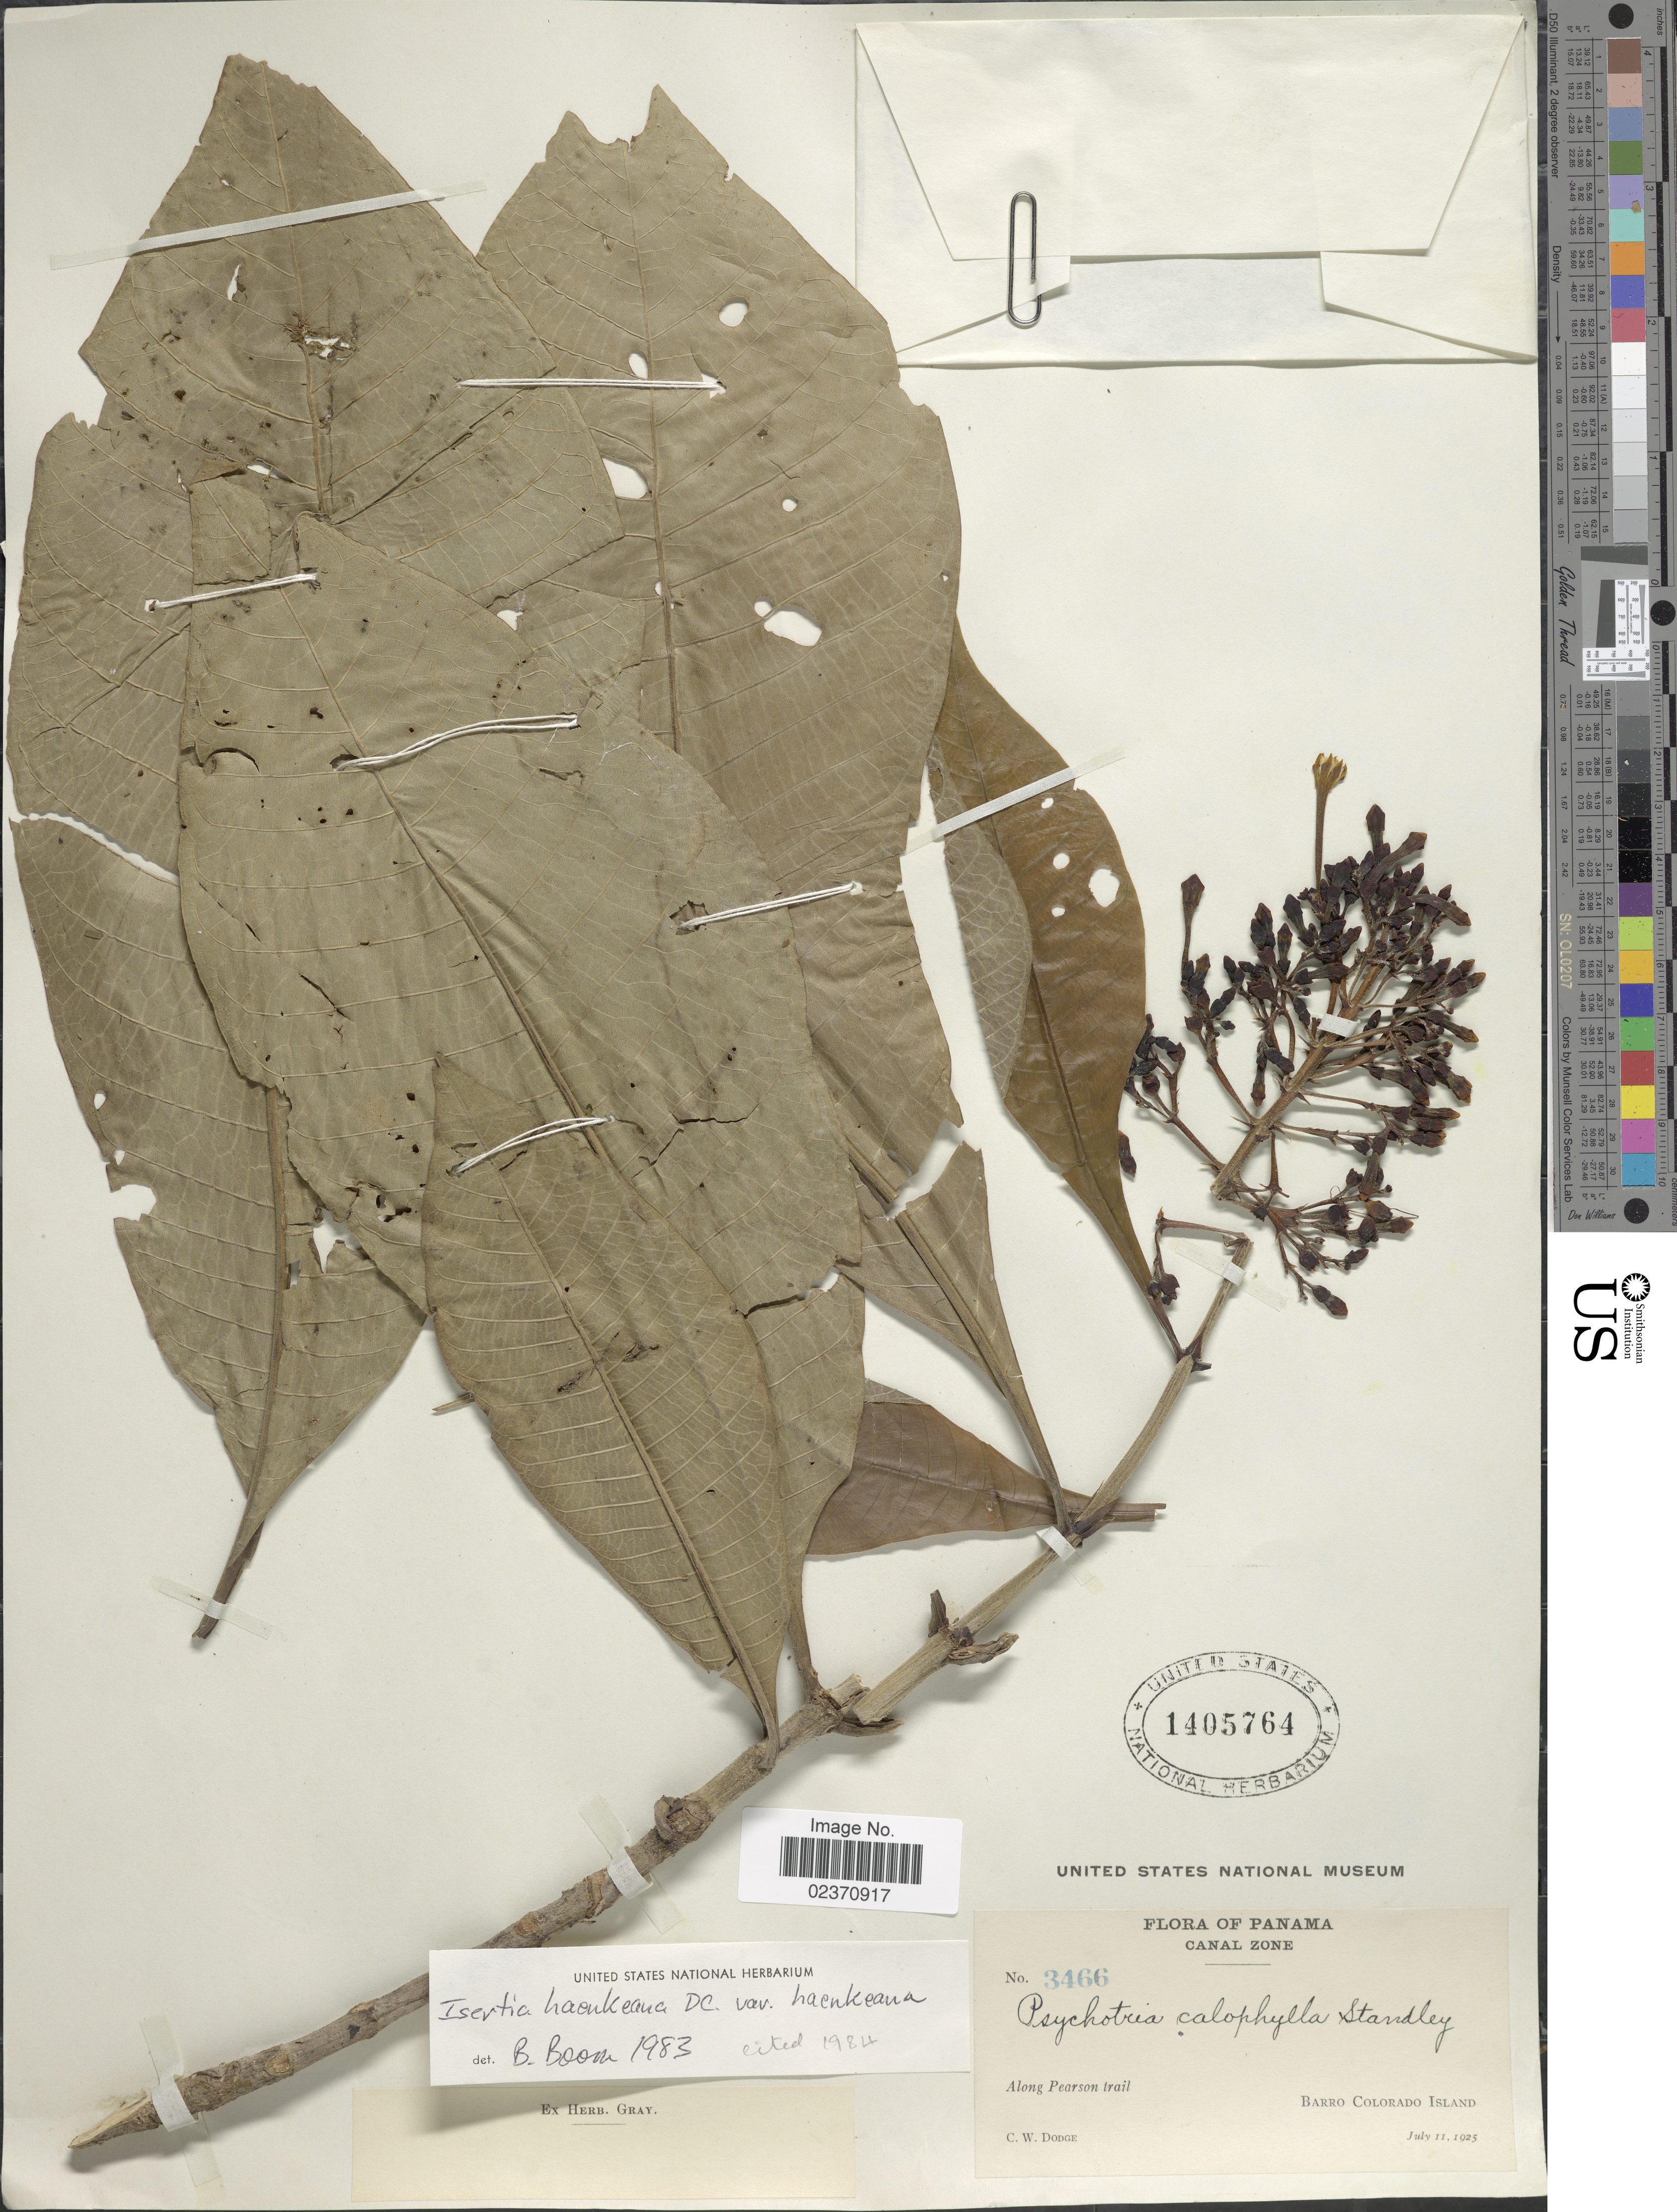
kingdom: Plantae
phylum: Tracheophyta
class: Magnoliopsida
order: Gentianales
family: Rubiaceae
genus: Isertia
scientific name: Isertia haenkeana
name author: DC.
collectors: C. Dodge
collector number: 3466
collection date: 1925-07-11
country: Panama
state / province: Panamá Oeste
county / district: Canal Zone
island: Barro Colorado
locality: Along Pearson trail, Barro Colorado Island.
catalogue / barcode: US 1405764